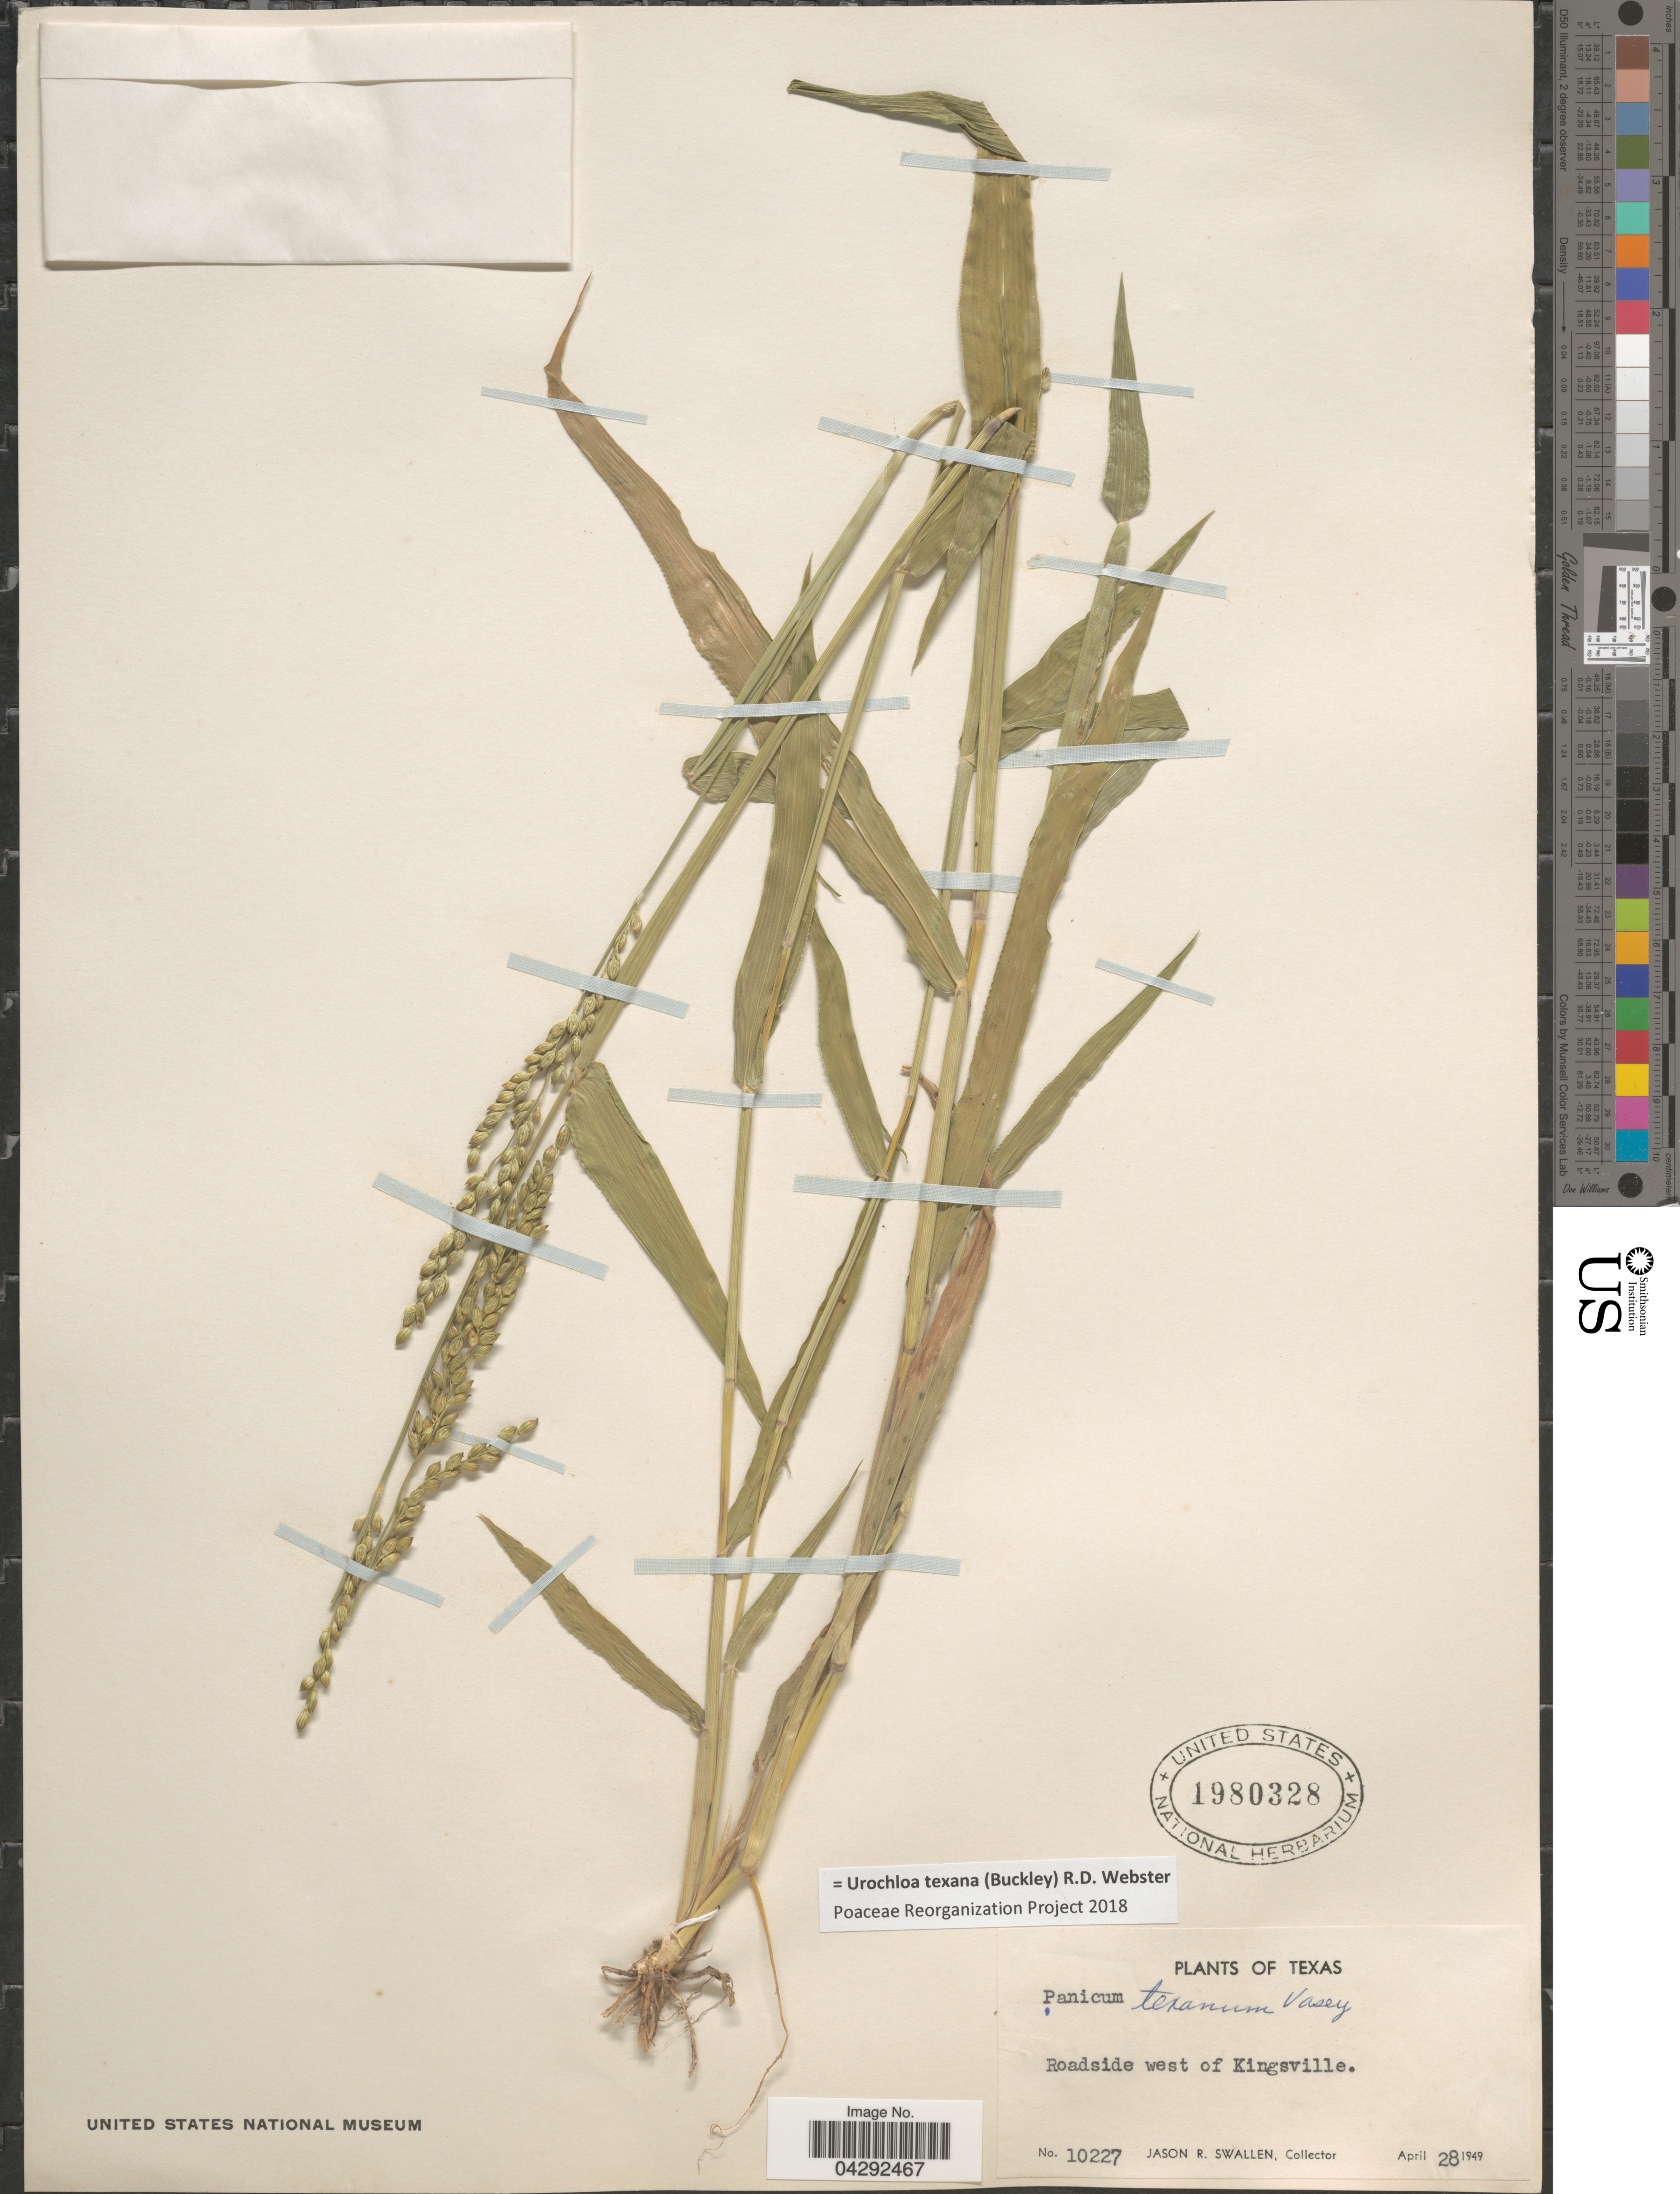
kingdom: Plantae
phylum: Tracheophyta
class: Liliopsida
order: Poales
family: Poaceae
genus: Urochloa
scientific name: Urochloa texana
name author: (Buckley) R.D. Webster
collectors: J. R. Swallen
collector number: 10227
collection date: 1949-04-28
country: United States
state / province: Texas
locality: Roadside west of Kingsville.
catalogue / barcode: US 1980328